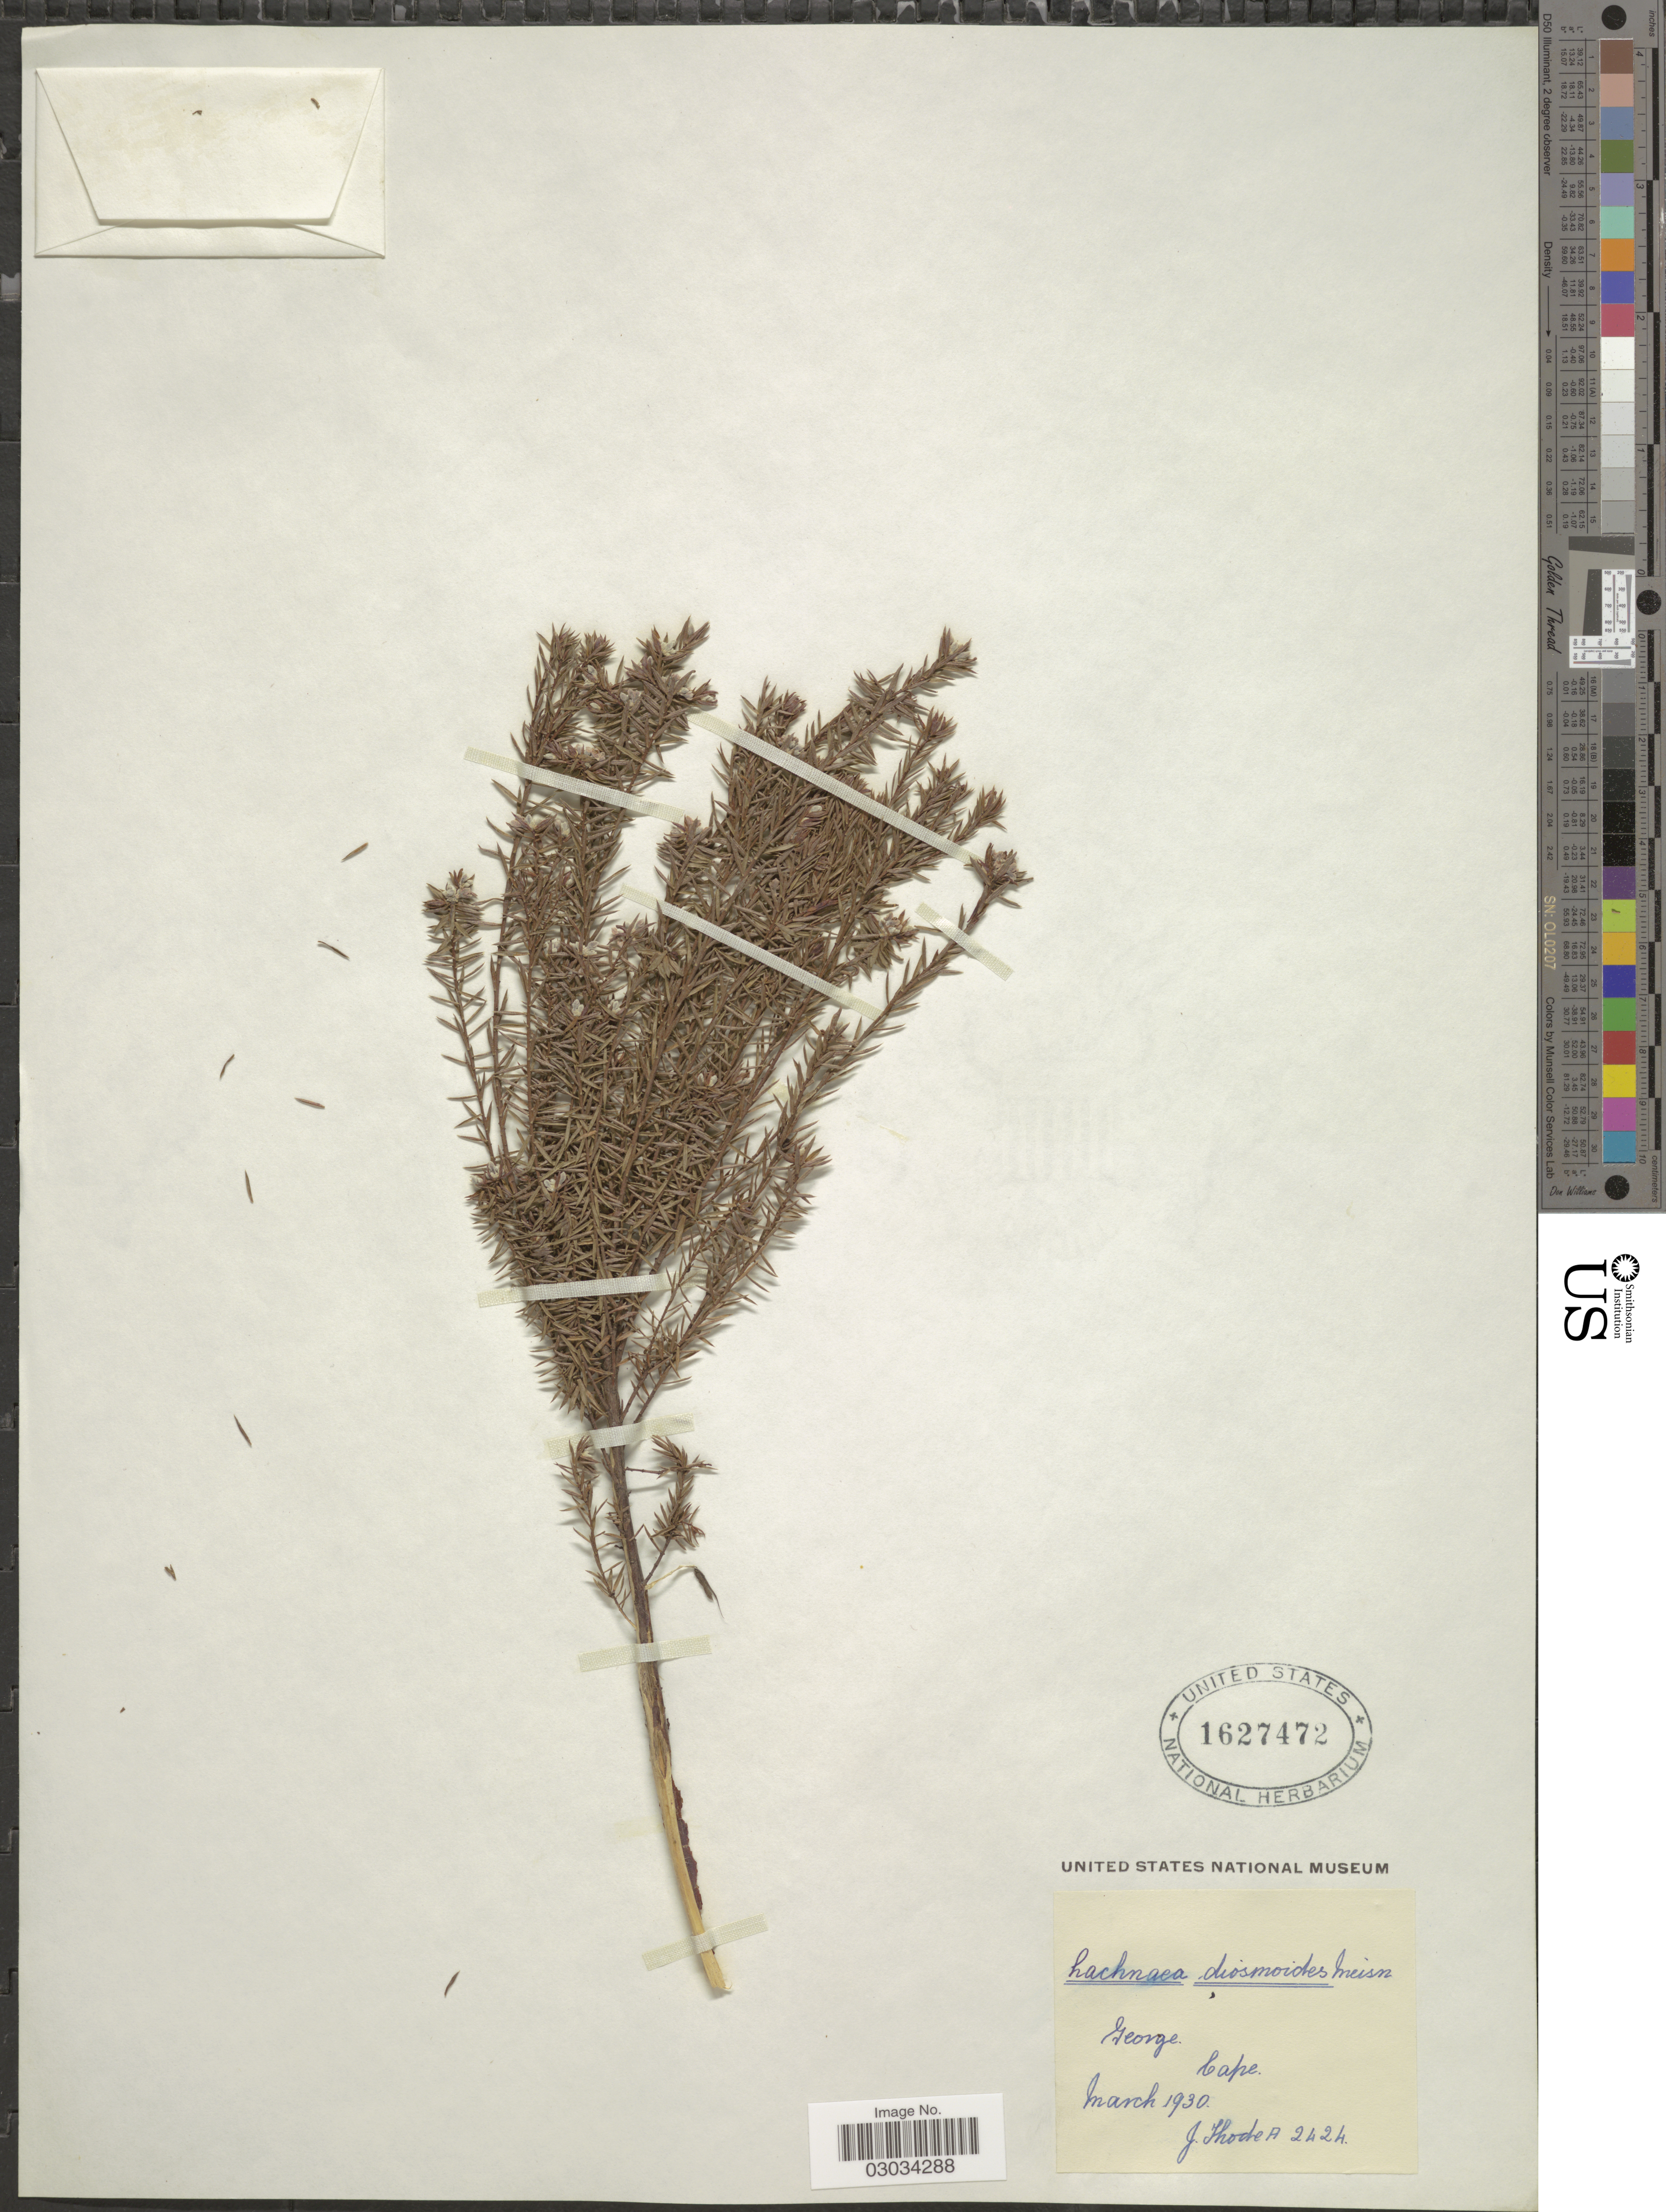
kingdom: Plantae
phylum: Tracheophyta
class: Magnoliopsida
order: Malvales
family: Thymelaeaceae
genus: Lachnaea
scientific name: Lachnaea diosmoides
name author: Meisn.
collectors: J. Thode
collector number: A 2424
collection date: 1930-03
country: South Africa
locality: George. Cape.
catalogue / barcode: US 1627472